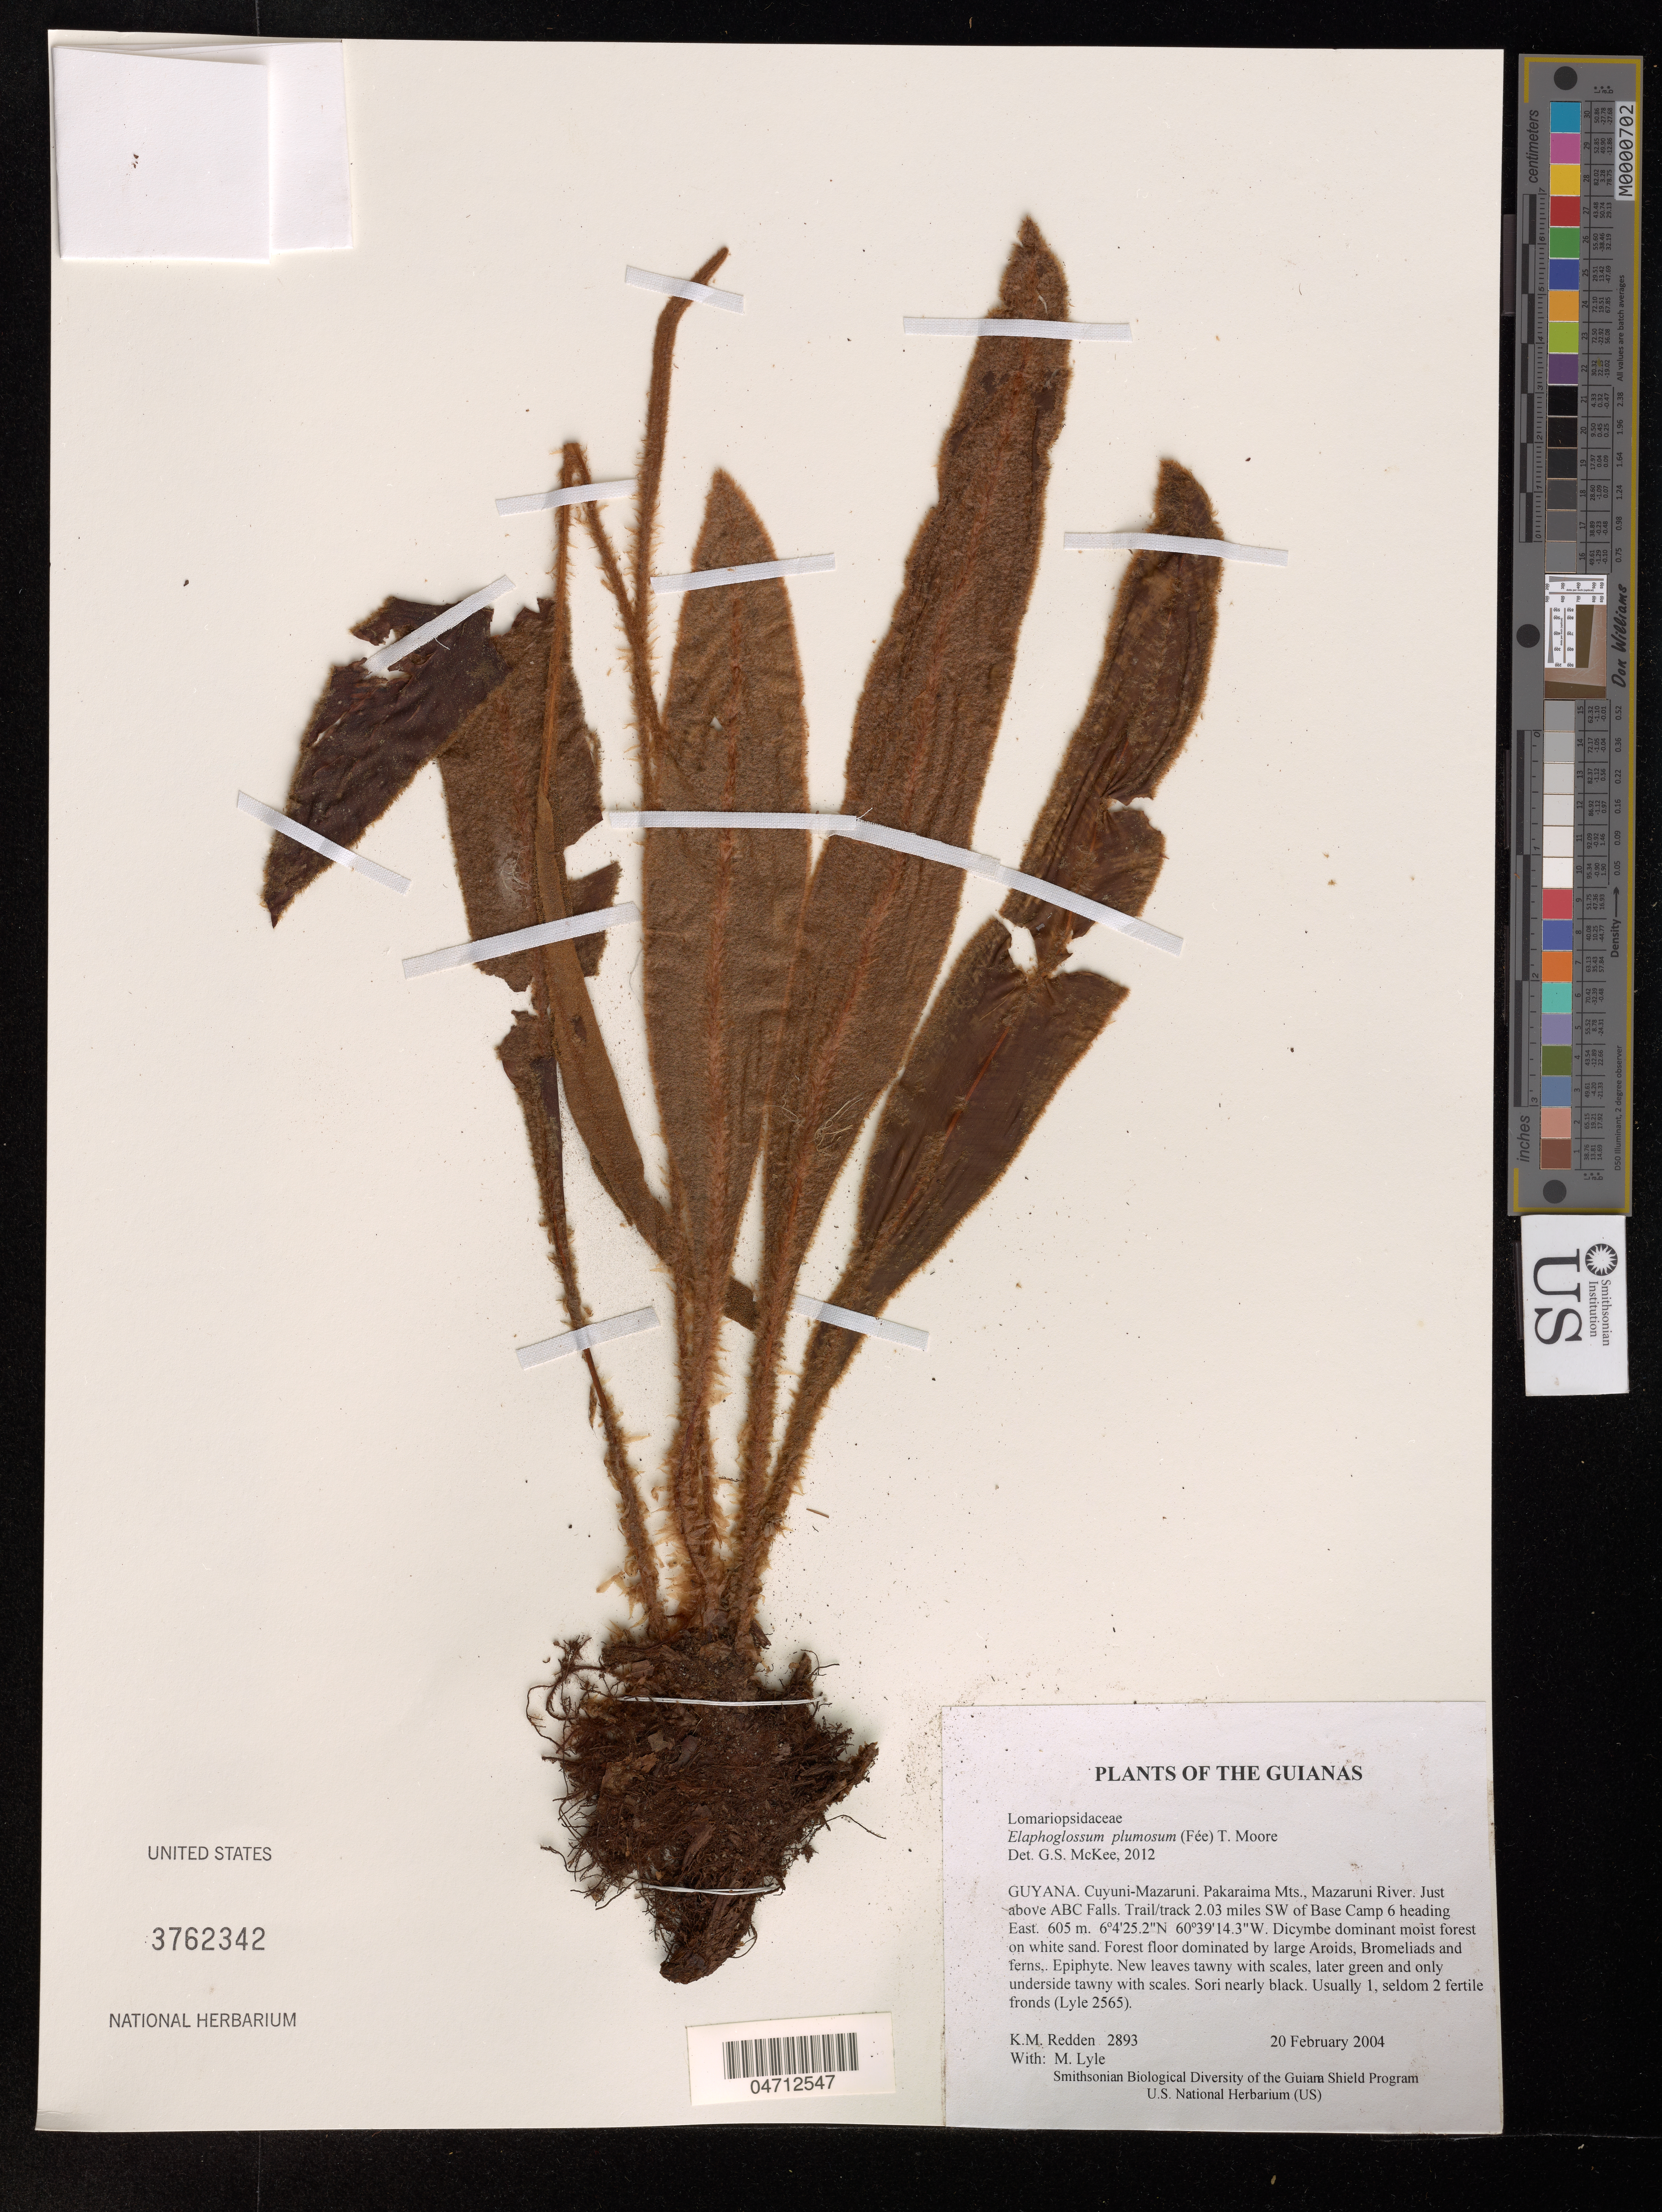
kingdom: Plantae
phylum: Tracheophyta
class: Polypodiopsida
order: Polypodiales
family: Dryopteridaceae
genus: Elaphoglossum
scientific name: Elaphoglossum plumosum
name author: (Fée) T. Moore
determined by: McKee, G. S., (US), NMNH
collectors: K. M. Redden & M. Lyle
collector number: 2893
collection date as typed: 20 February 2004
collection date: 2004-02-20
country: Guyana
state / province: Cuyuni-Mazaruni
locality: Pakaraima Mts., Mazaruni River. Just above ABC Falls. Trail/track 2.03 miles SW of Base Camp 6 heading East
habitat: Dicymbe dominant moist forest on white sand. Forest floor dominated by large Aroids, Bromeliads and ferns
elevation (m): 605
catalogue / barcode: US 3762342